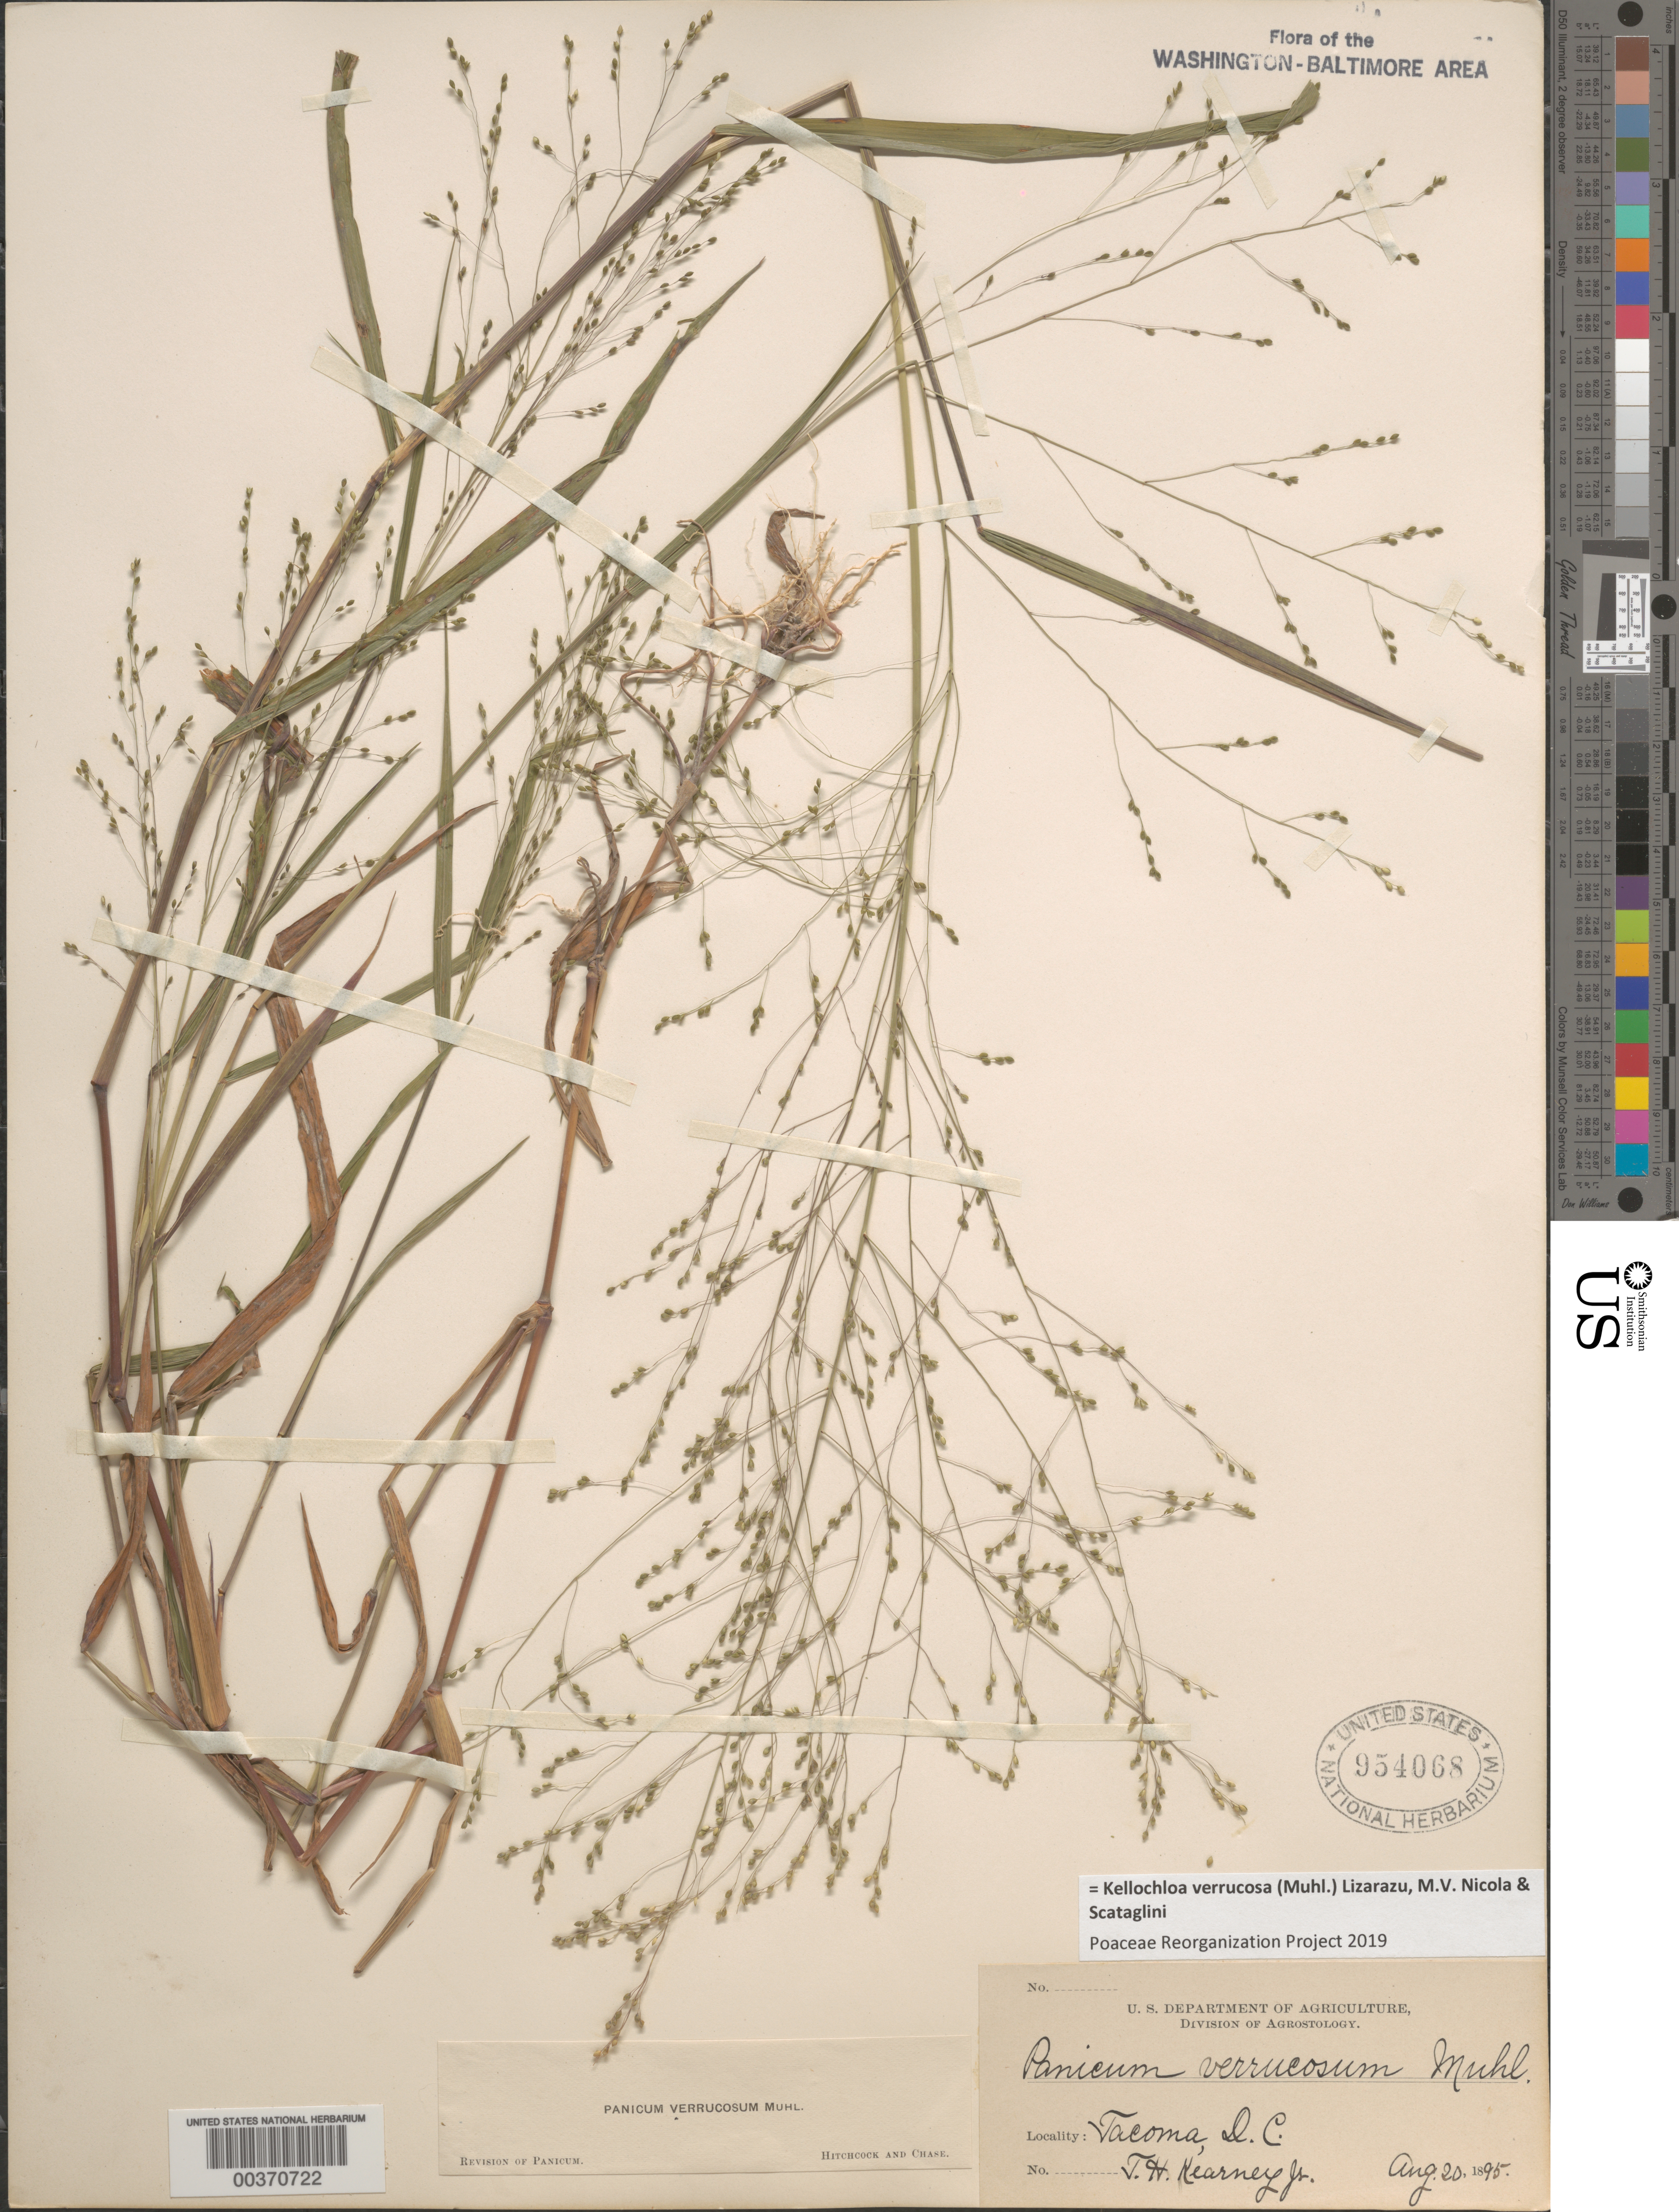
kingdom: Plantae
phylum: Tracheophyta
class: Liliopsida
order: Poales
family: Poaceae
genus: Panicum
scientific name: Panicum verrucosum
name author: Muhl.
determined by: Hitchcock, A. S.; Chase, [M.] A.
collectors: T. H. Kearney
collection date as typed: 20 Aug 1895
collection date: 1895-08-20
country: United States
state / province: District of Columbia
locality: Tacoma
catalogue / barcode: US 954068